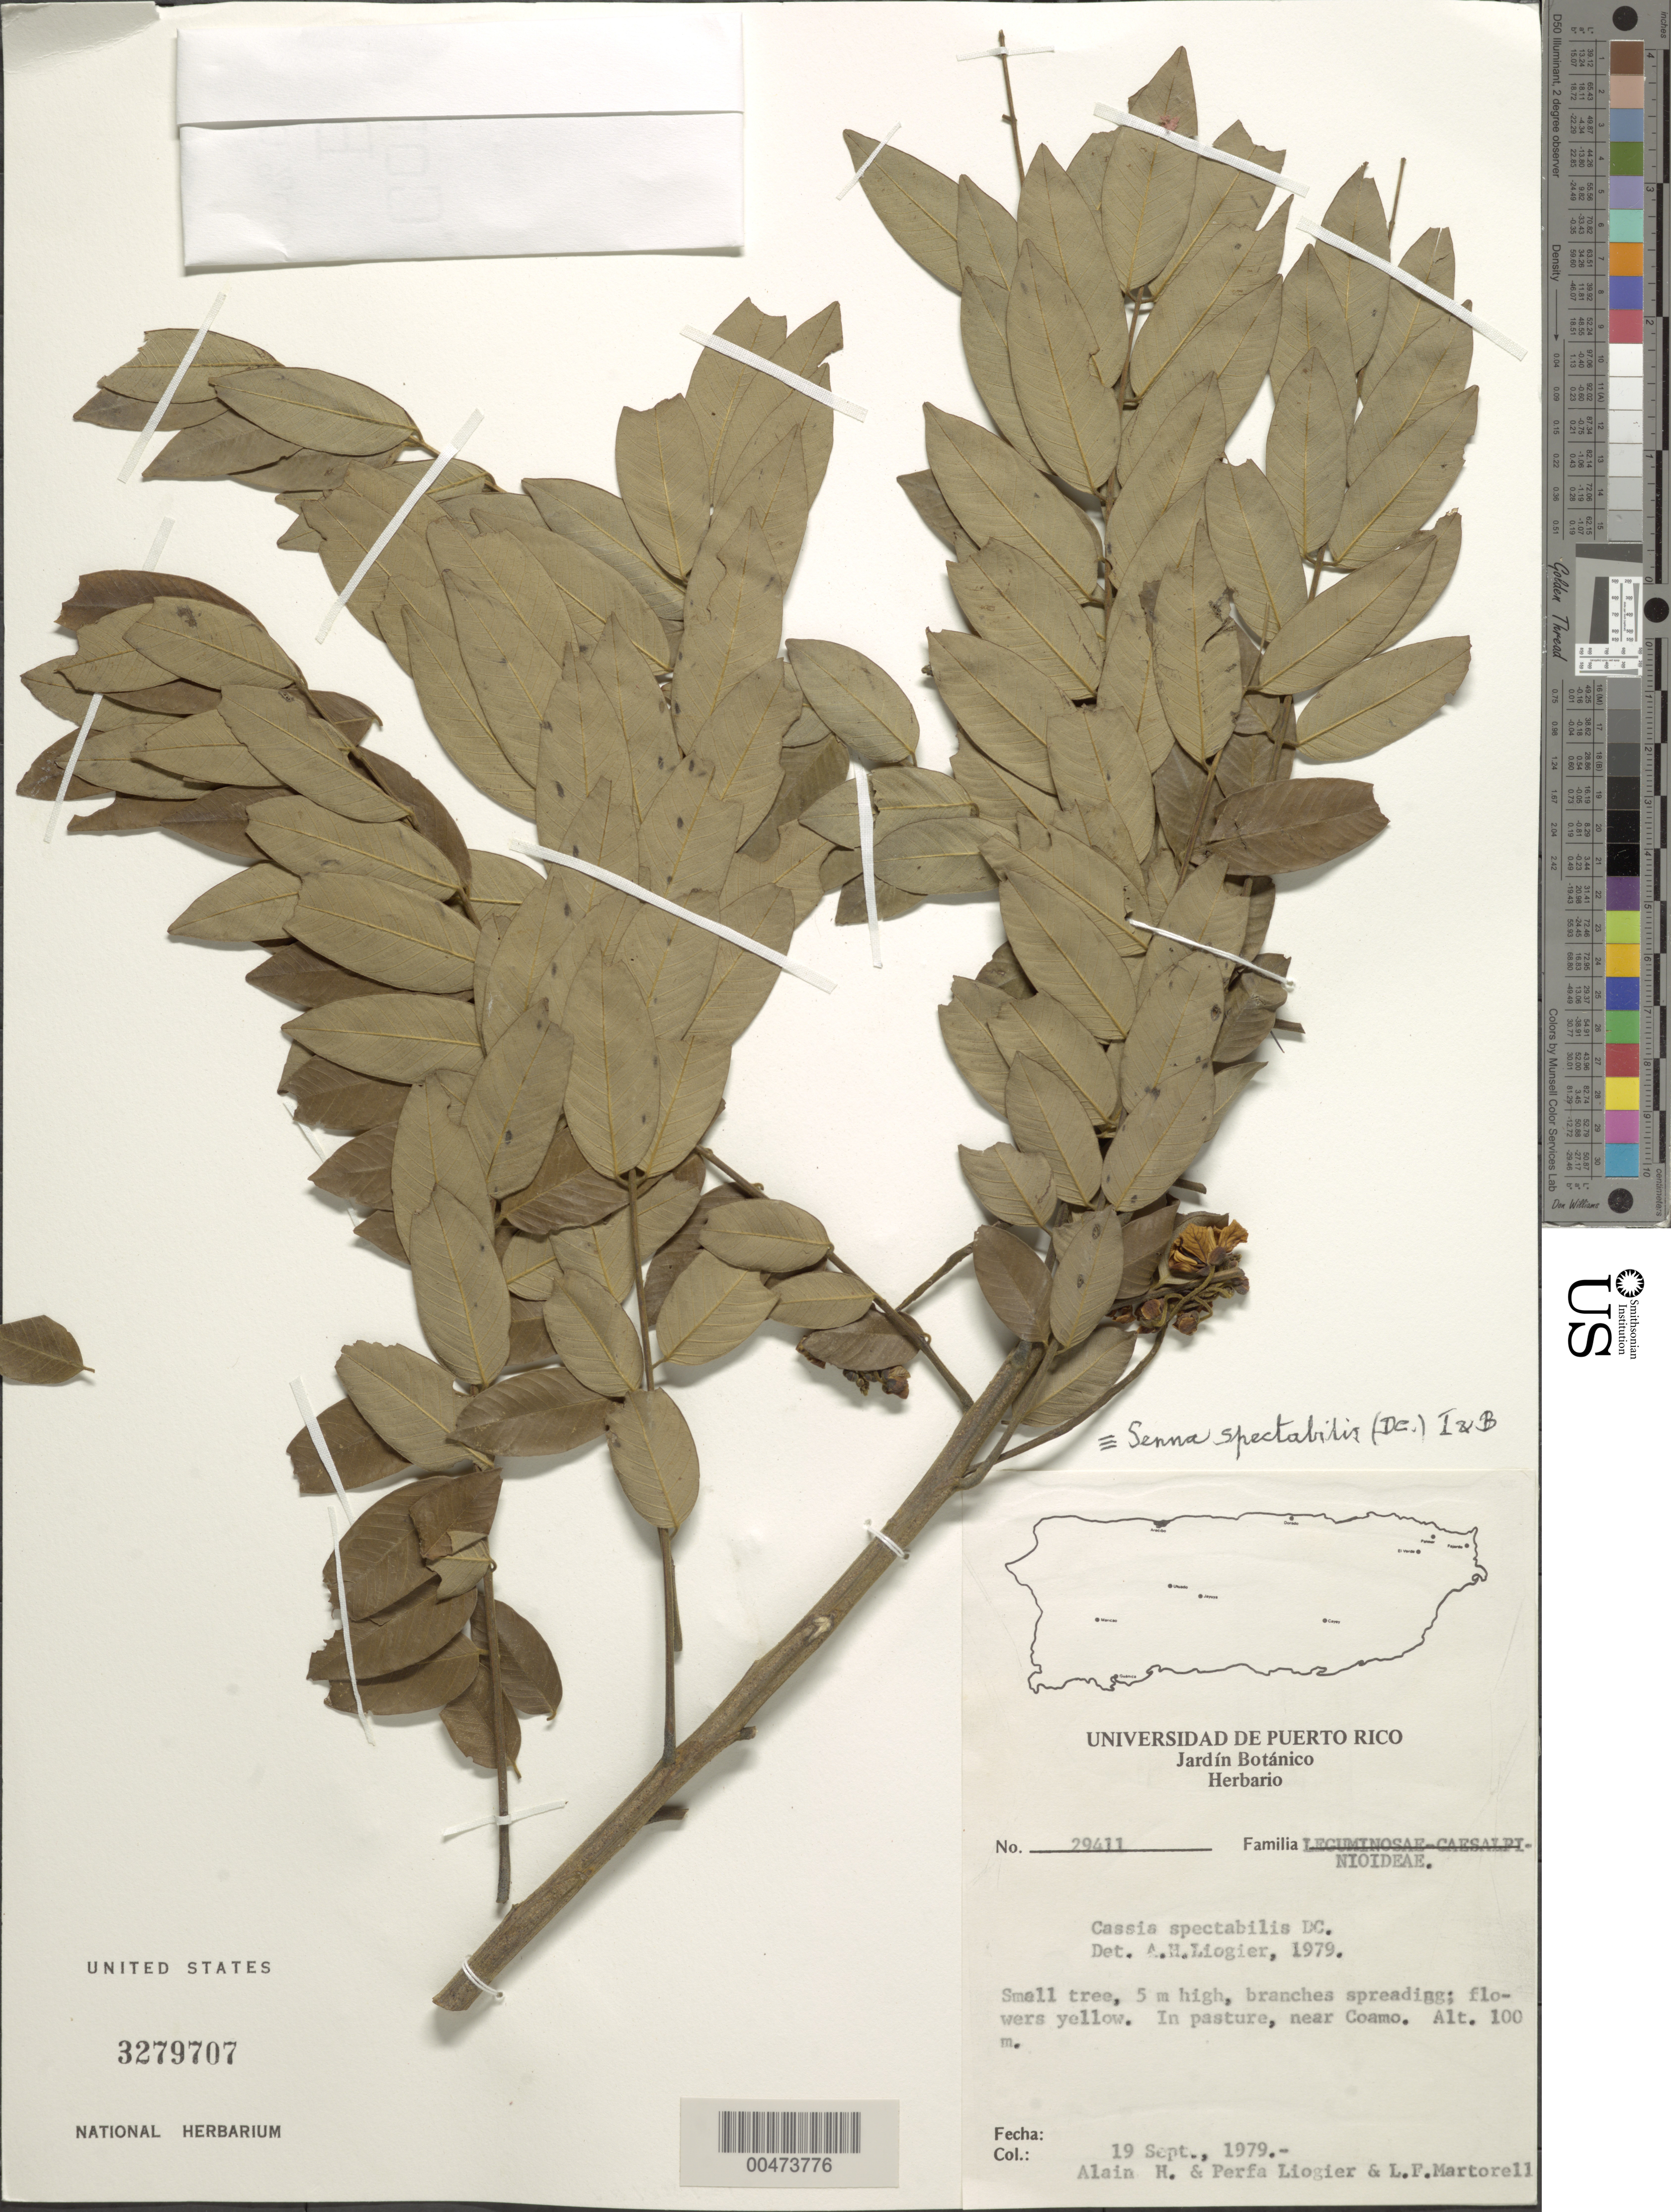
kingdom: Plantae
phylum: Tracheophyta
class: Magnoliopsida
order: Fabales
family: Fabaceae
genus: Senna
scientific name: Senna spectabilis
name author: (DC.) H.S. Irwin & Barneby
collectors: A. H. Liogier, M. P. Liogier & L. Martorell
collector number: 29411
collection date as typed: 19 Sep 1979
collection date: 1979-09-19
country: Puerto Rico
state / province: Hidalgo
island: Greater Antilles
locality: Near coamo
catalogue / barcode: US 3279707